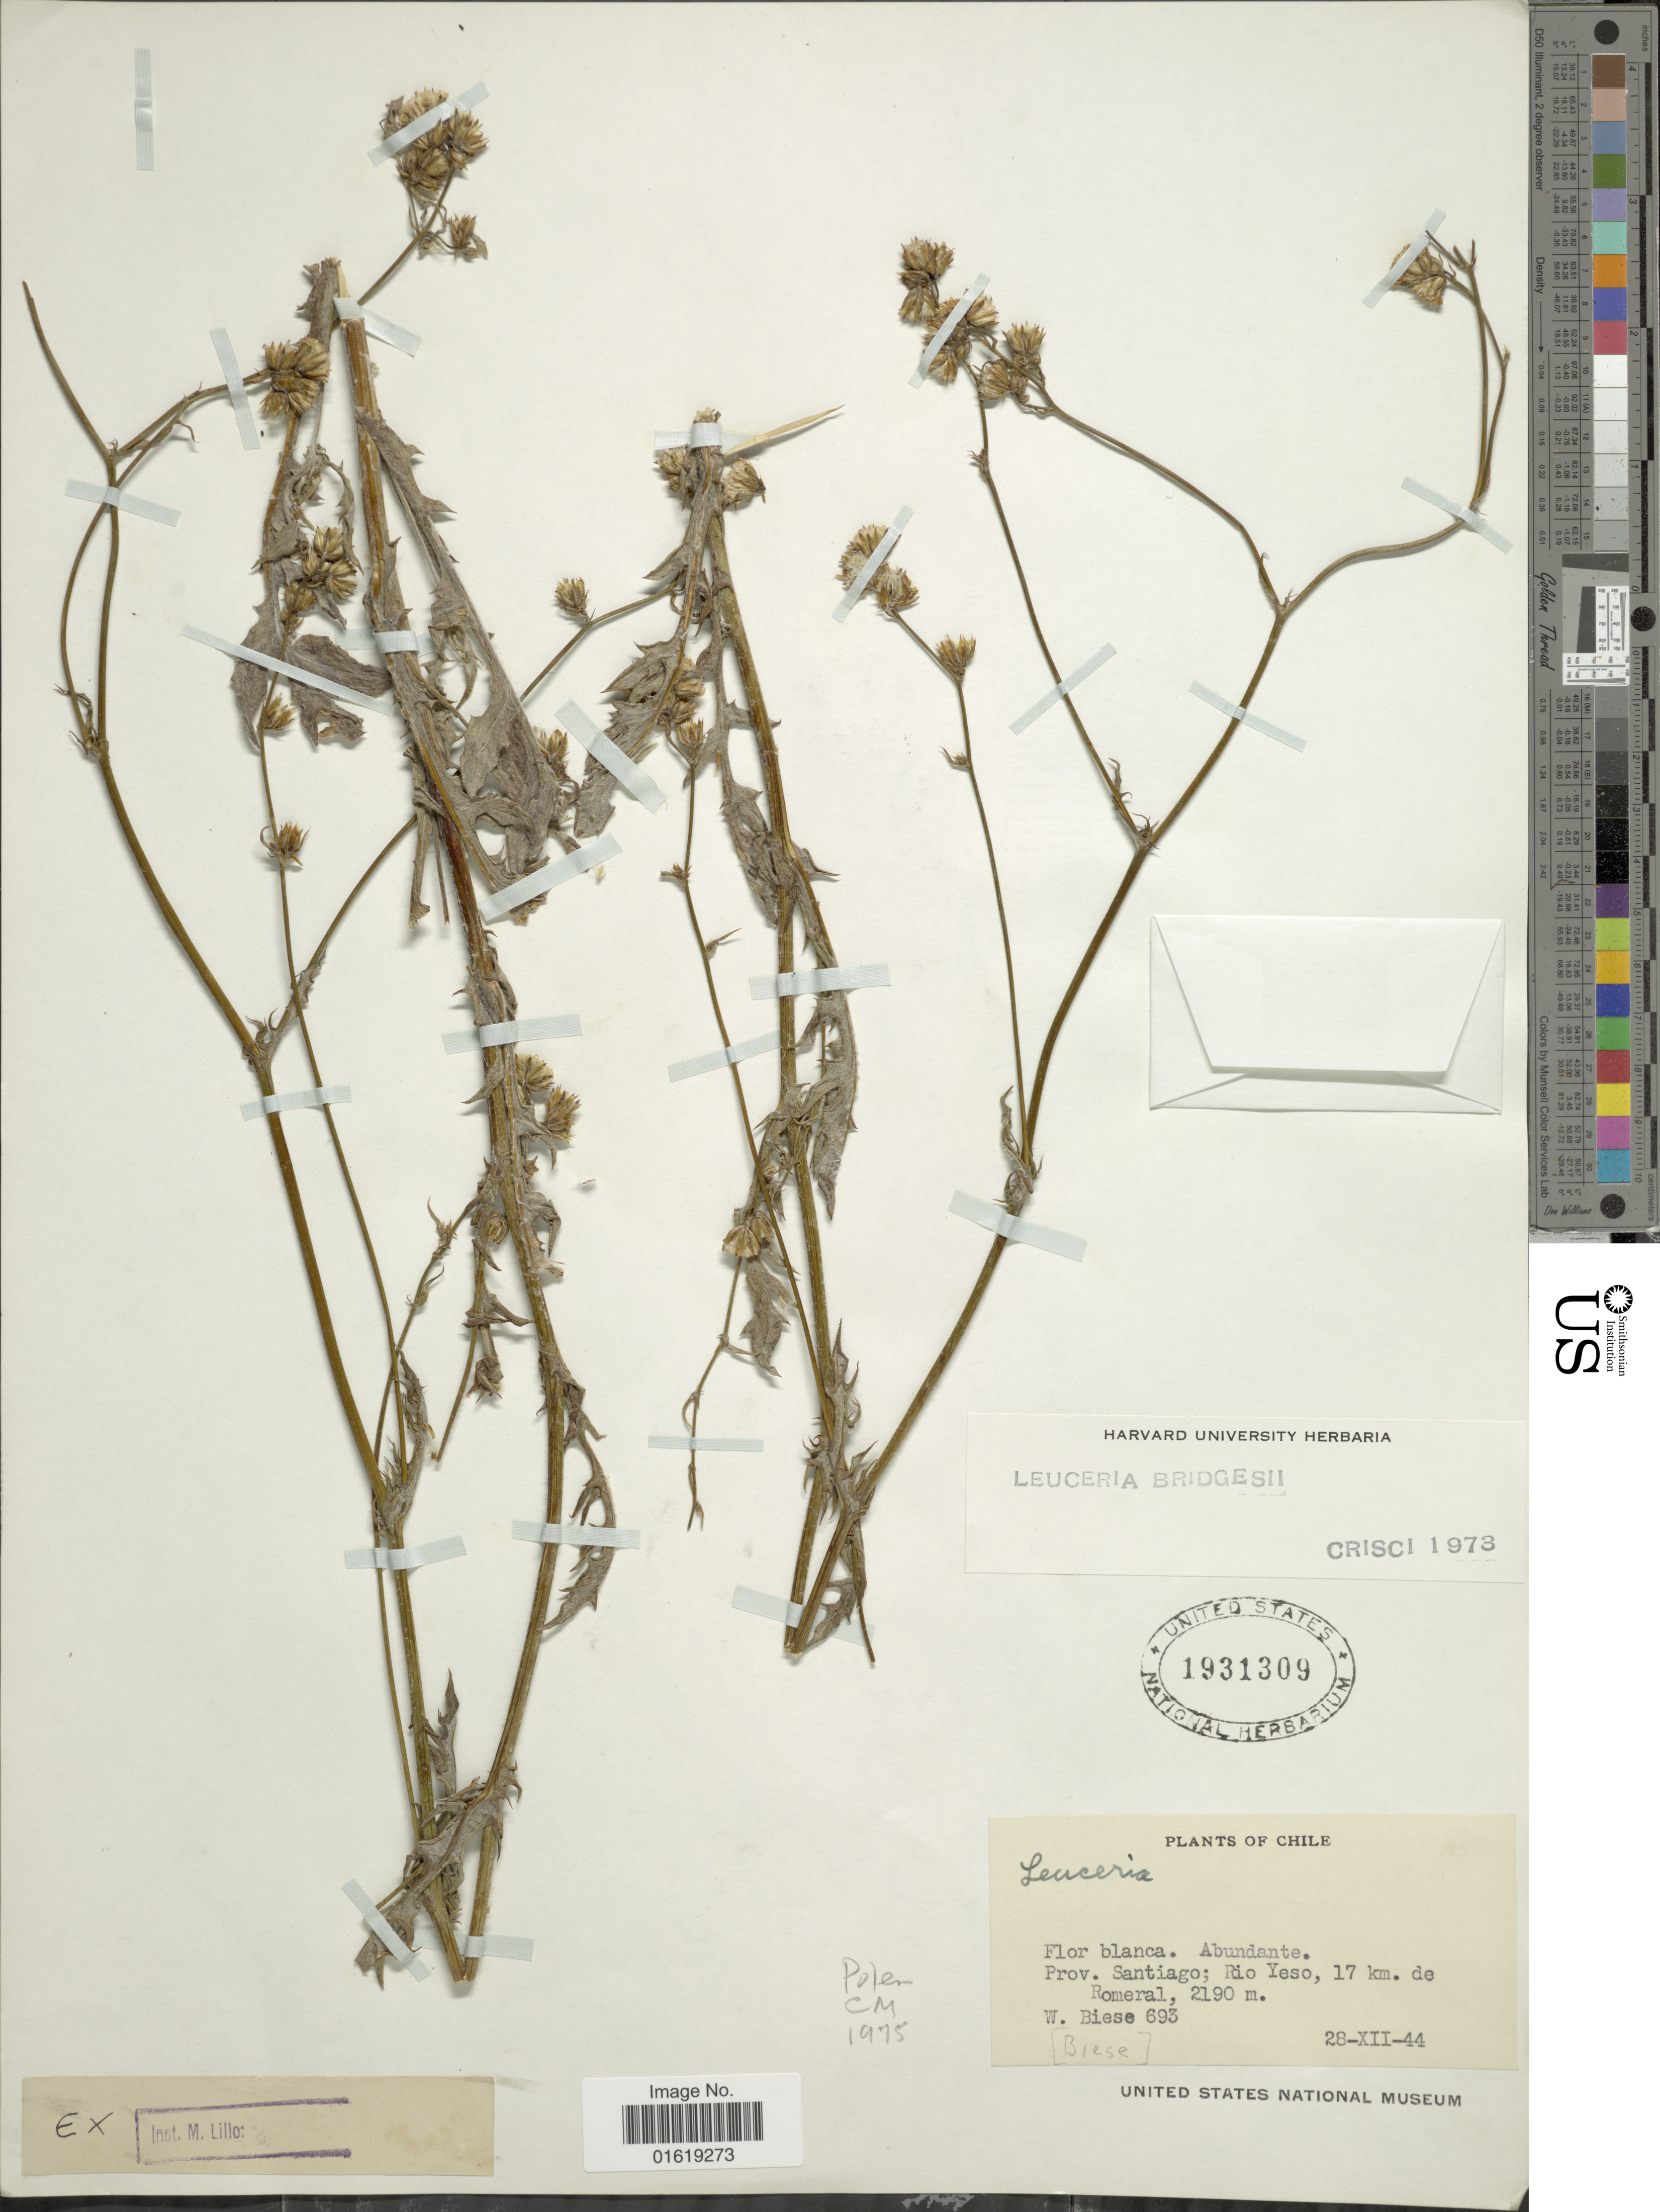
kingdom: Plantae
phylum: Tracheophyta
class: Magnoliopsida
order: Asterales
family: Asteraceae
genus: Leucheria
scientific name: Leucheria bridgesii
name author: Hook. & Arn.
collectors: W. Biese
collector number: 693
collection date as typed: Transcribed d/m/y: 28/12/44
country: Chile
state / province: Región Metropolitana (RM)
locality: Prov. Santiago; Rio Yeso, 17 km. de Romeral.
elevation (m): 2190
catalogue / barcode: US 1931309